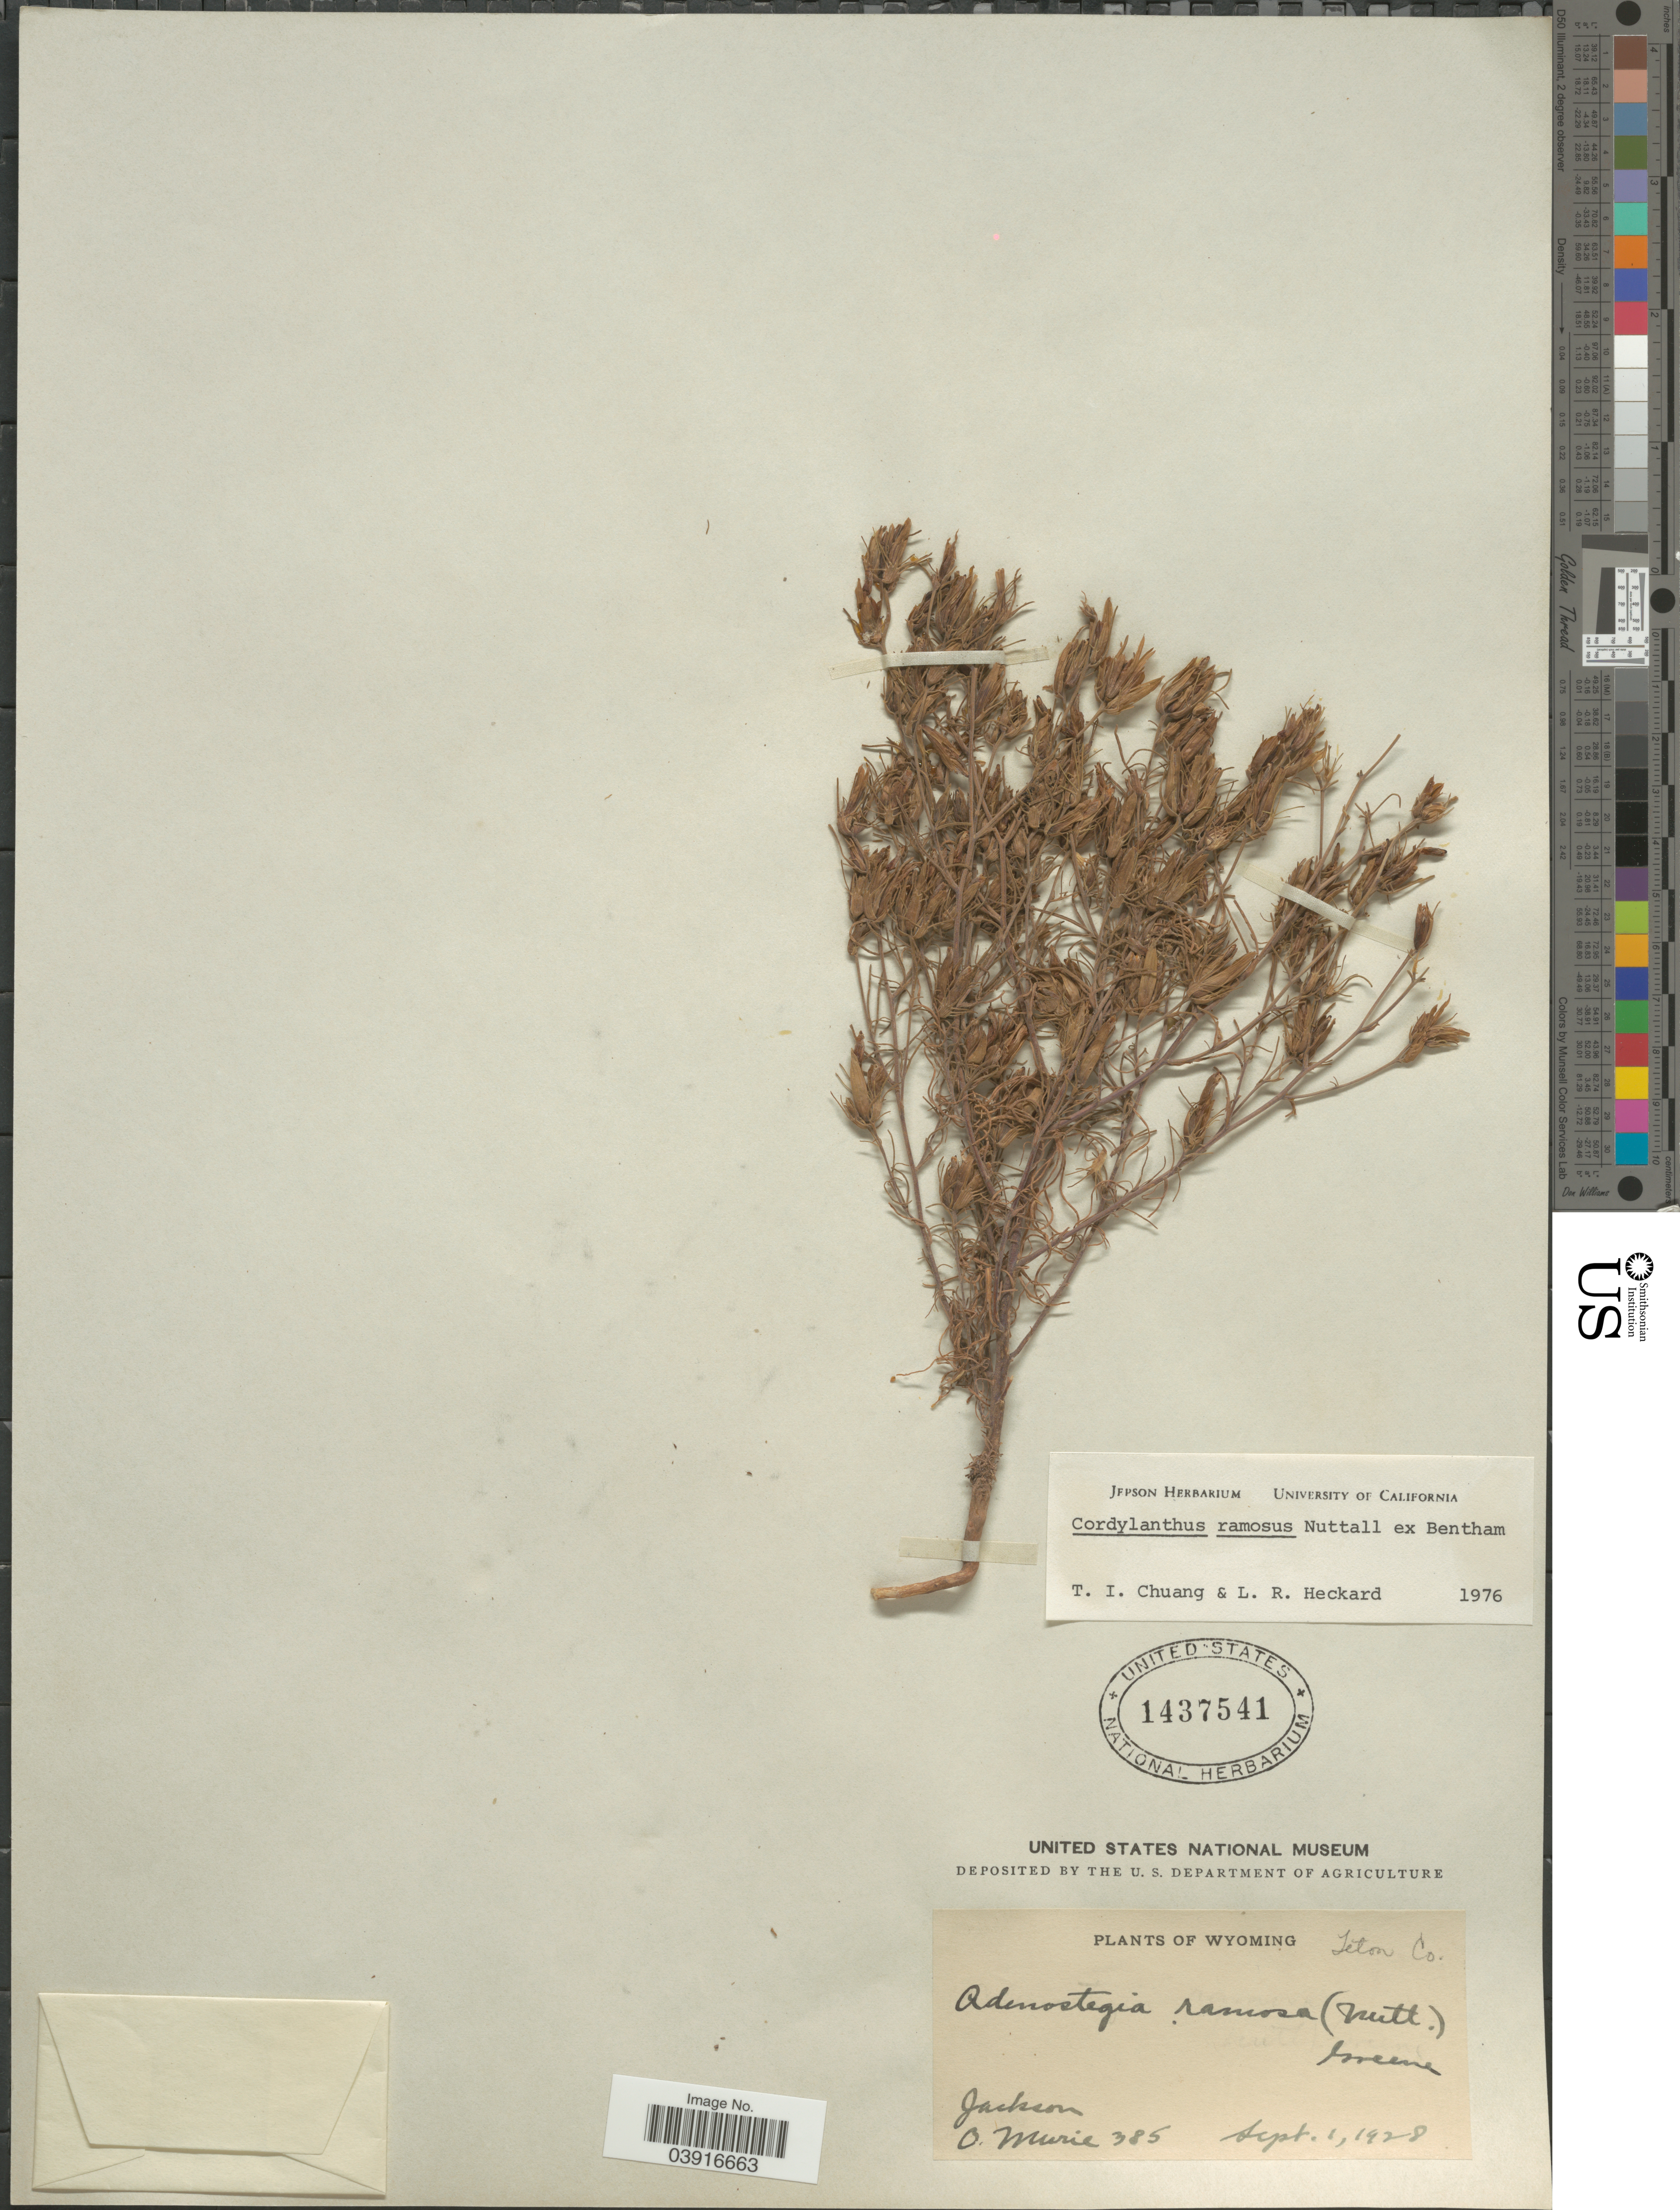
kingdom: Plantae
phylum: Tracheophyta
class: Magnoliopsida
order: Lamiales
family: Orobanchaceae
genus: Cordylanthus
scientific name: Cordylanthus ramosus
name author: Nutt. ex Benth.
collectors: O. Murie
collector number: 385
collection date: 1928-09-01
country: United States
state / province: Wyoming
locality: Teton Co. Jackson.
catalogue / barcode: US 1437541